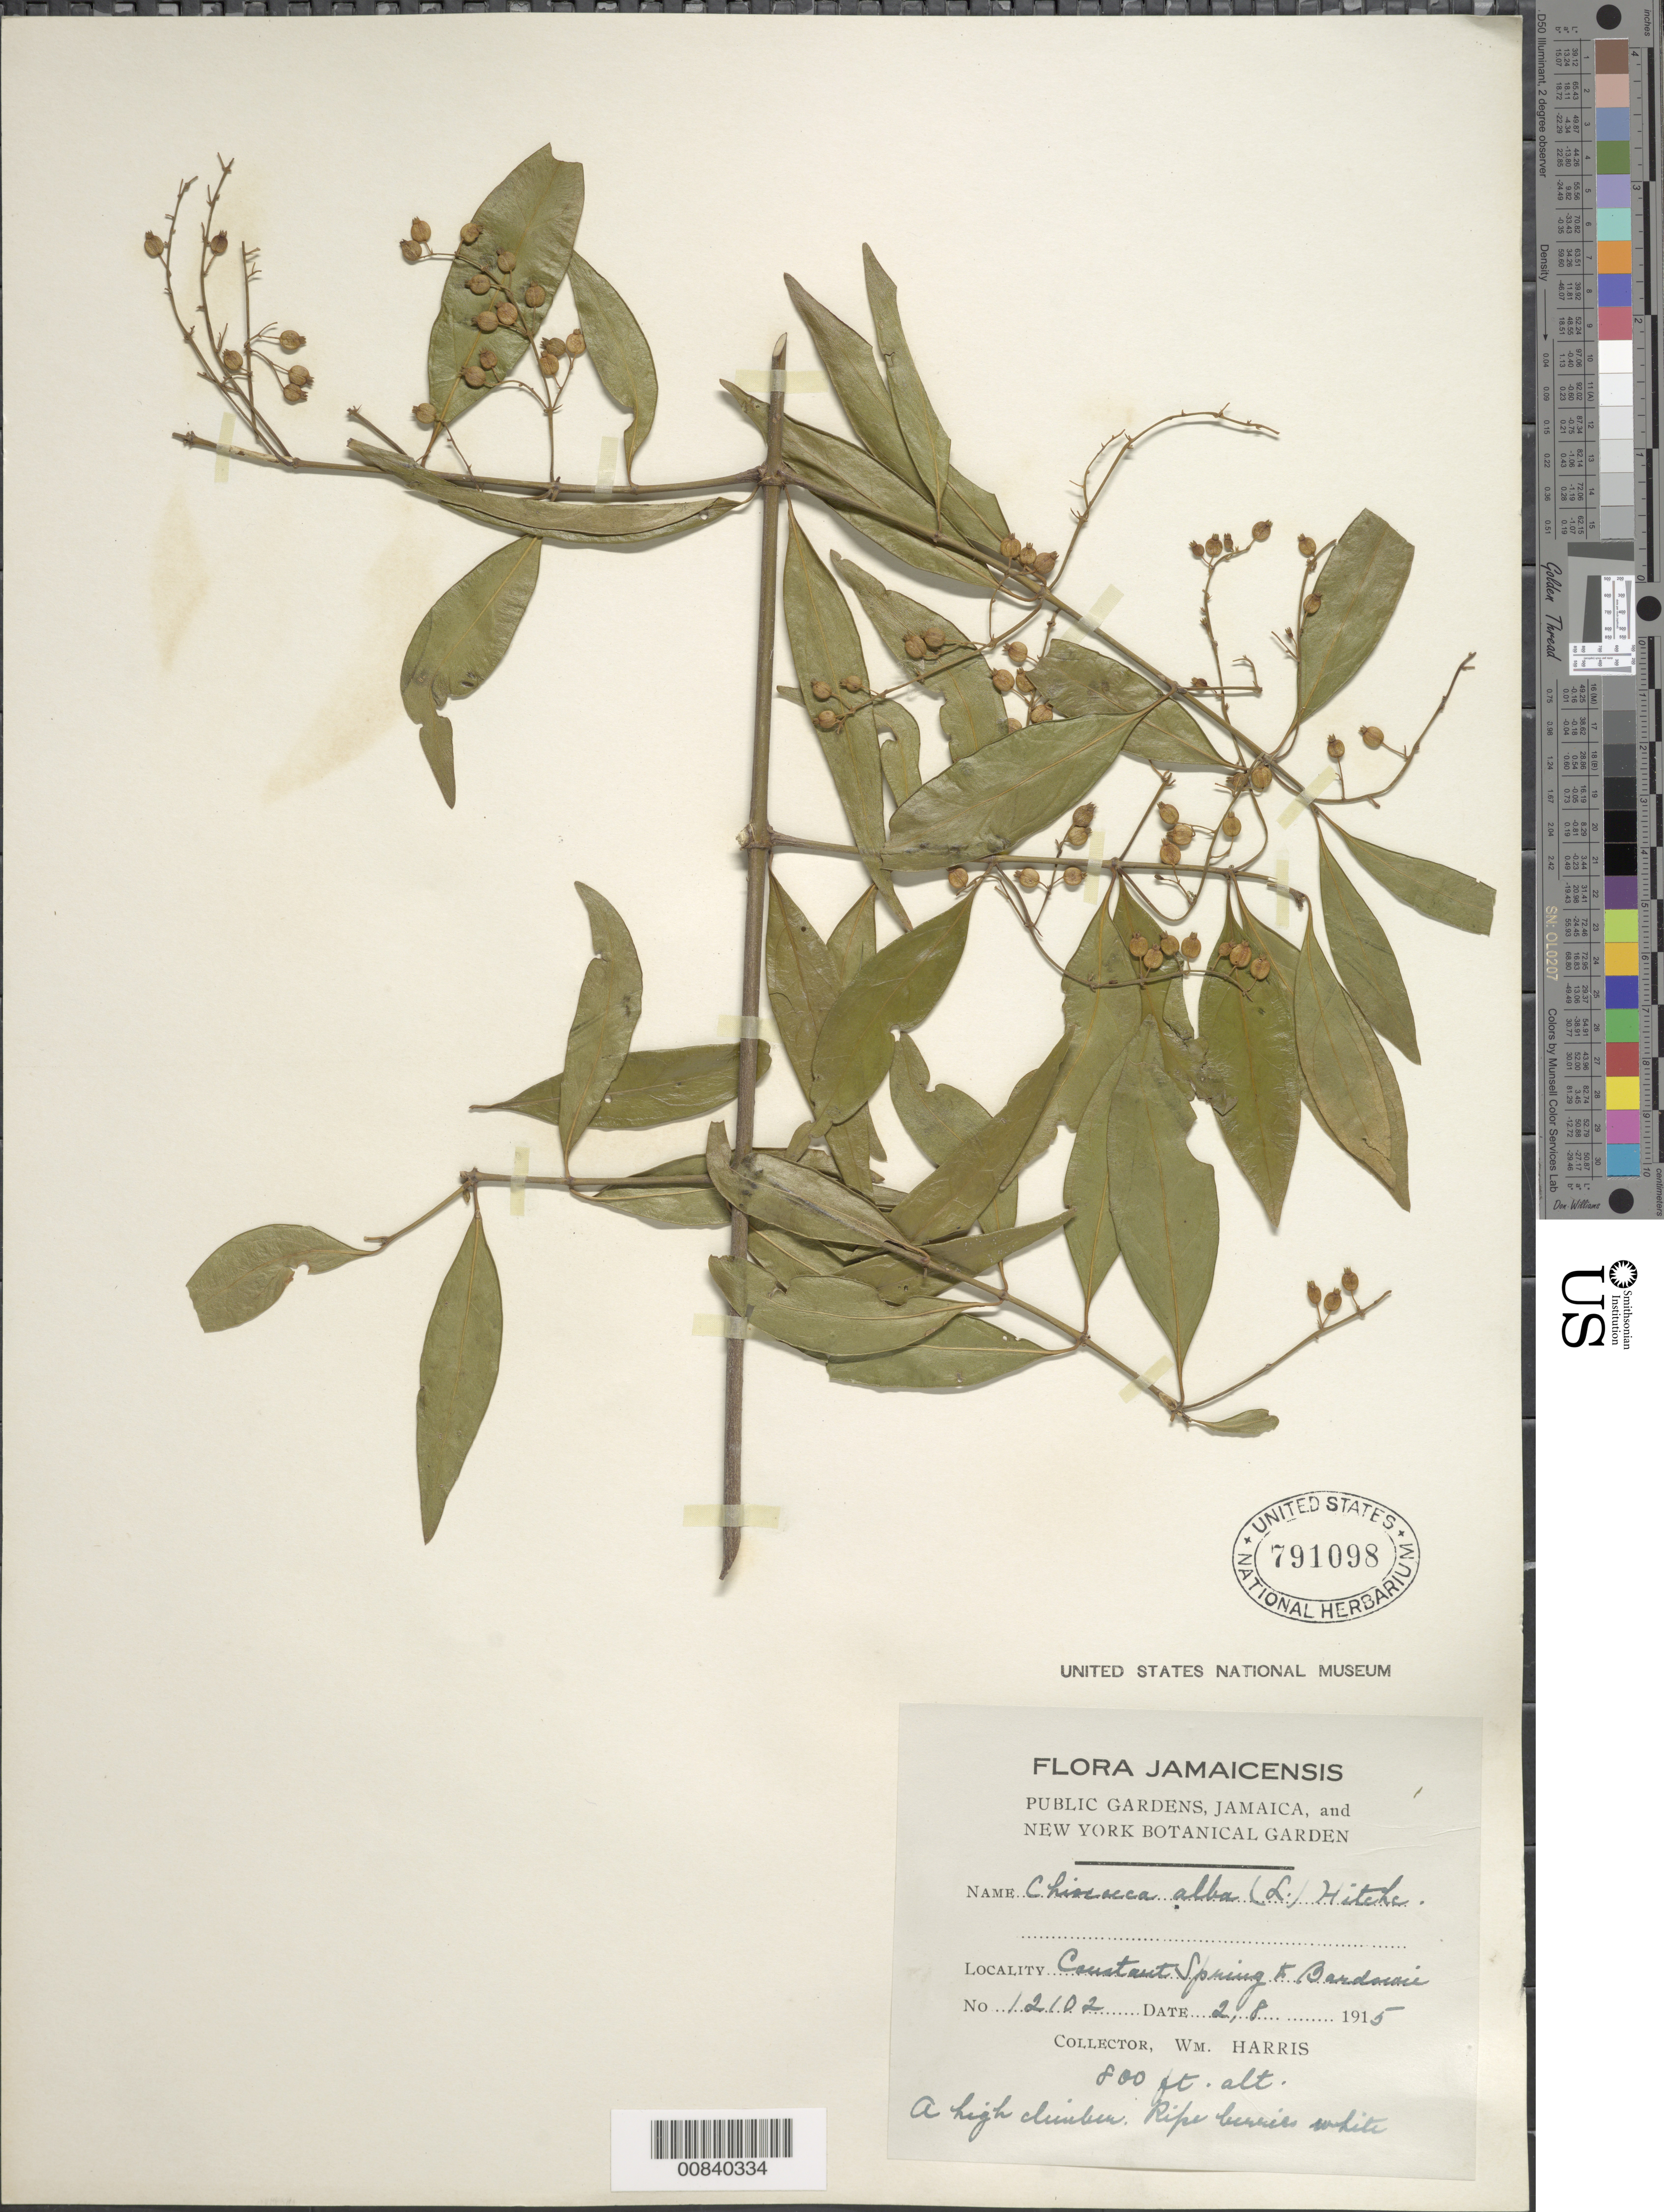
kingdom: Plantae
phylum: Tracheophyta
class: Magnoliopsida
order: Gentianales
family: Rubiaceae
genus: Chiococca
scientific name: Chiococca alba subsp. alba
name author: (L.) Hitchc.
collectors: W. H. Harris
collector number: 12102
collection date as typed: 02 Aug 1915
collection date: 1915-08-02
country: Jamaica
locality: Constant Spring to Bardocaie (sp?)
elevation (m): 244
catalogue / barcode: US 791098